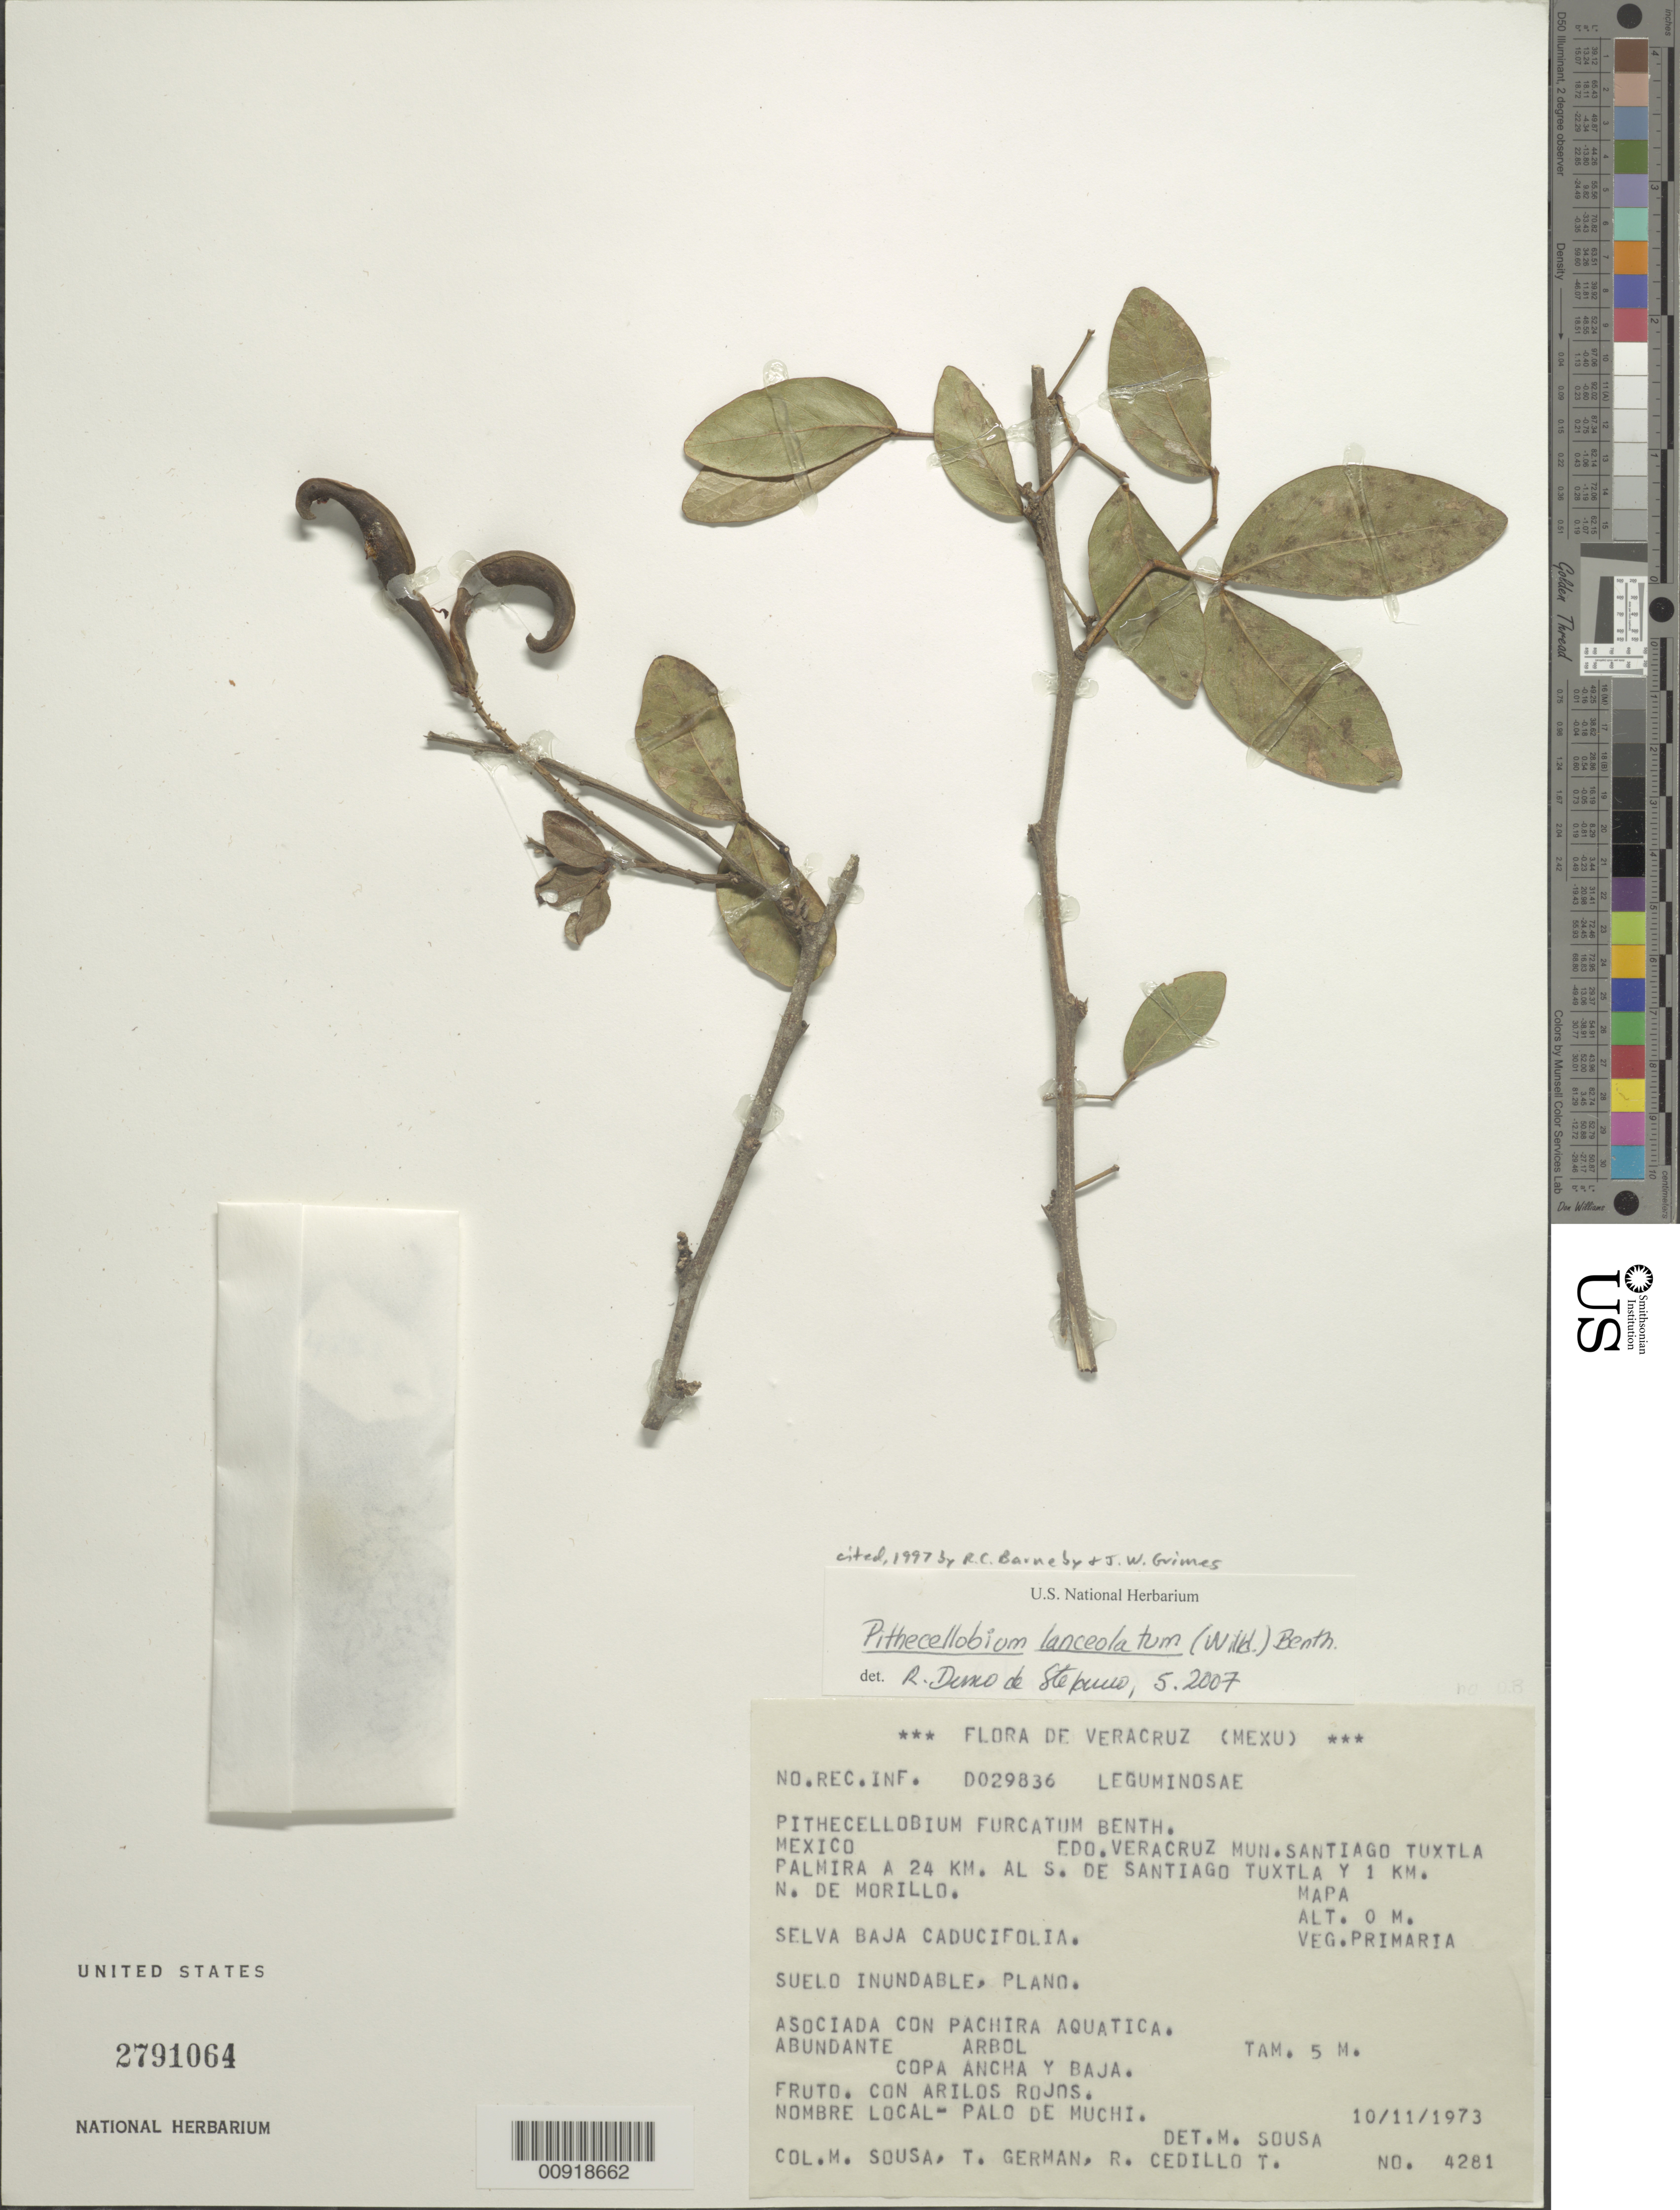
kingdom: Plantae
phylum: Tracheophyta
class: Magnoliopsida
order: Fabales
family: Fabaceae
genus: Pithecellobium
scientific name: Pithecellobium lanceolatum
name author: (Humb. & Bonpl. ex Willd.) Benth.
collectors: M. Sousa S., German, T. & R. CedilloT.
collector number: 4281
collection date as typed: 10 Nov 1973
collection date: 1973-11-10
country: Mexico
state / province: Veracruz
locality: Palmira a 24 km. al S de Santiago Tuxtla y 1 km. N de Morillo.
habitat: Selva baja caducifolia. Veg. primaria. Suelo inundable, plano. Asociada con Pachira aquatica.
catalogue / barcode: US 2791064